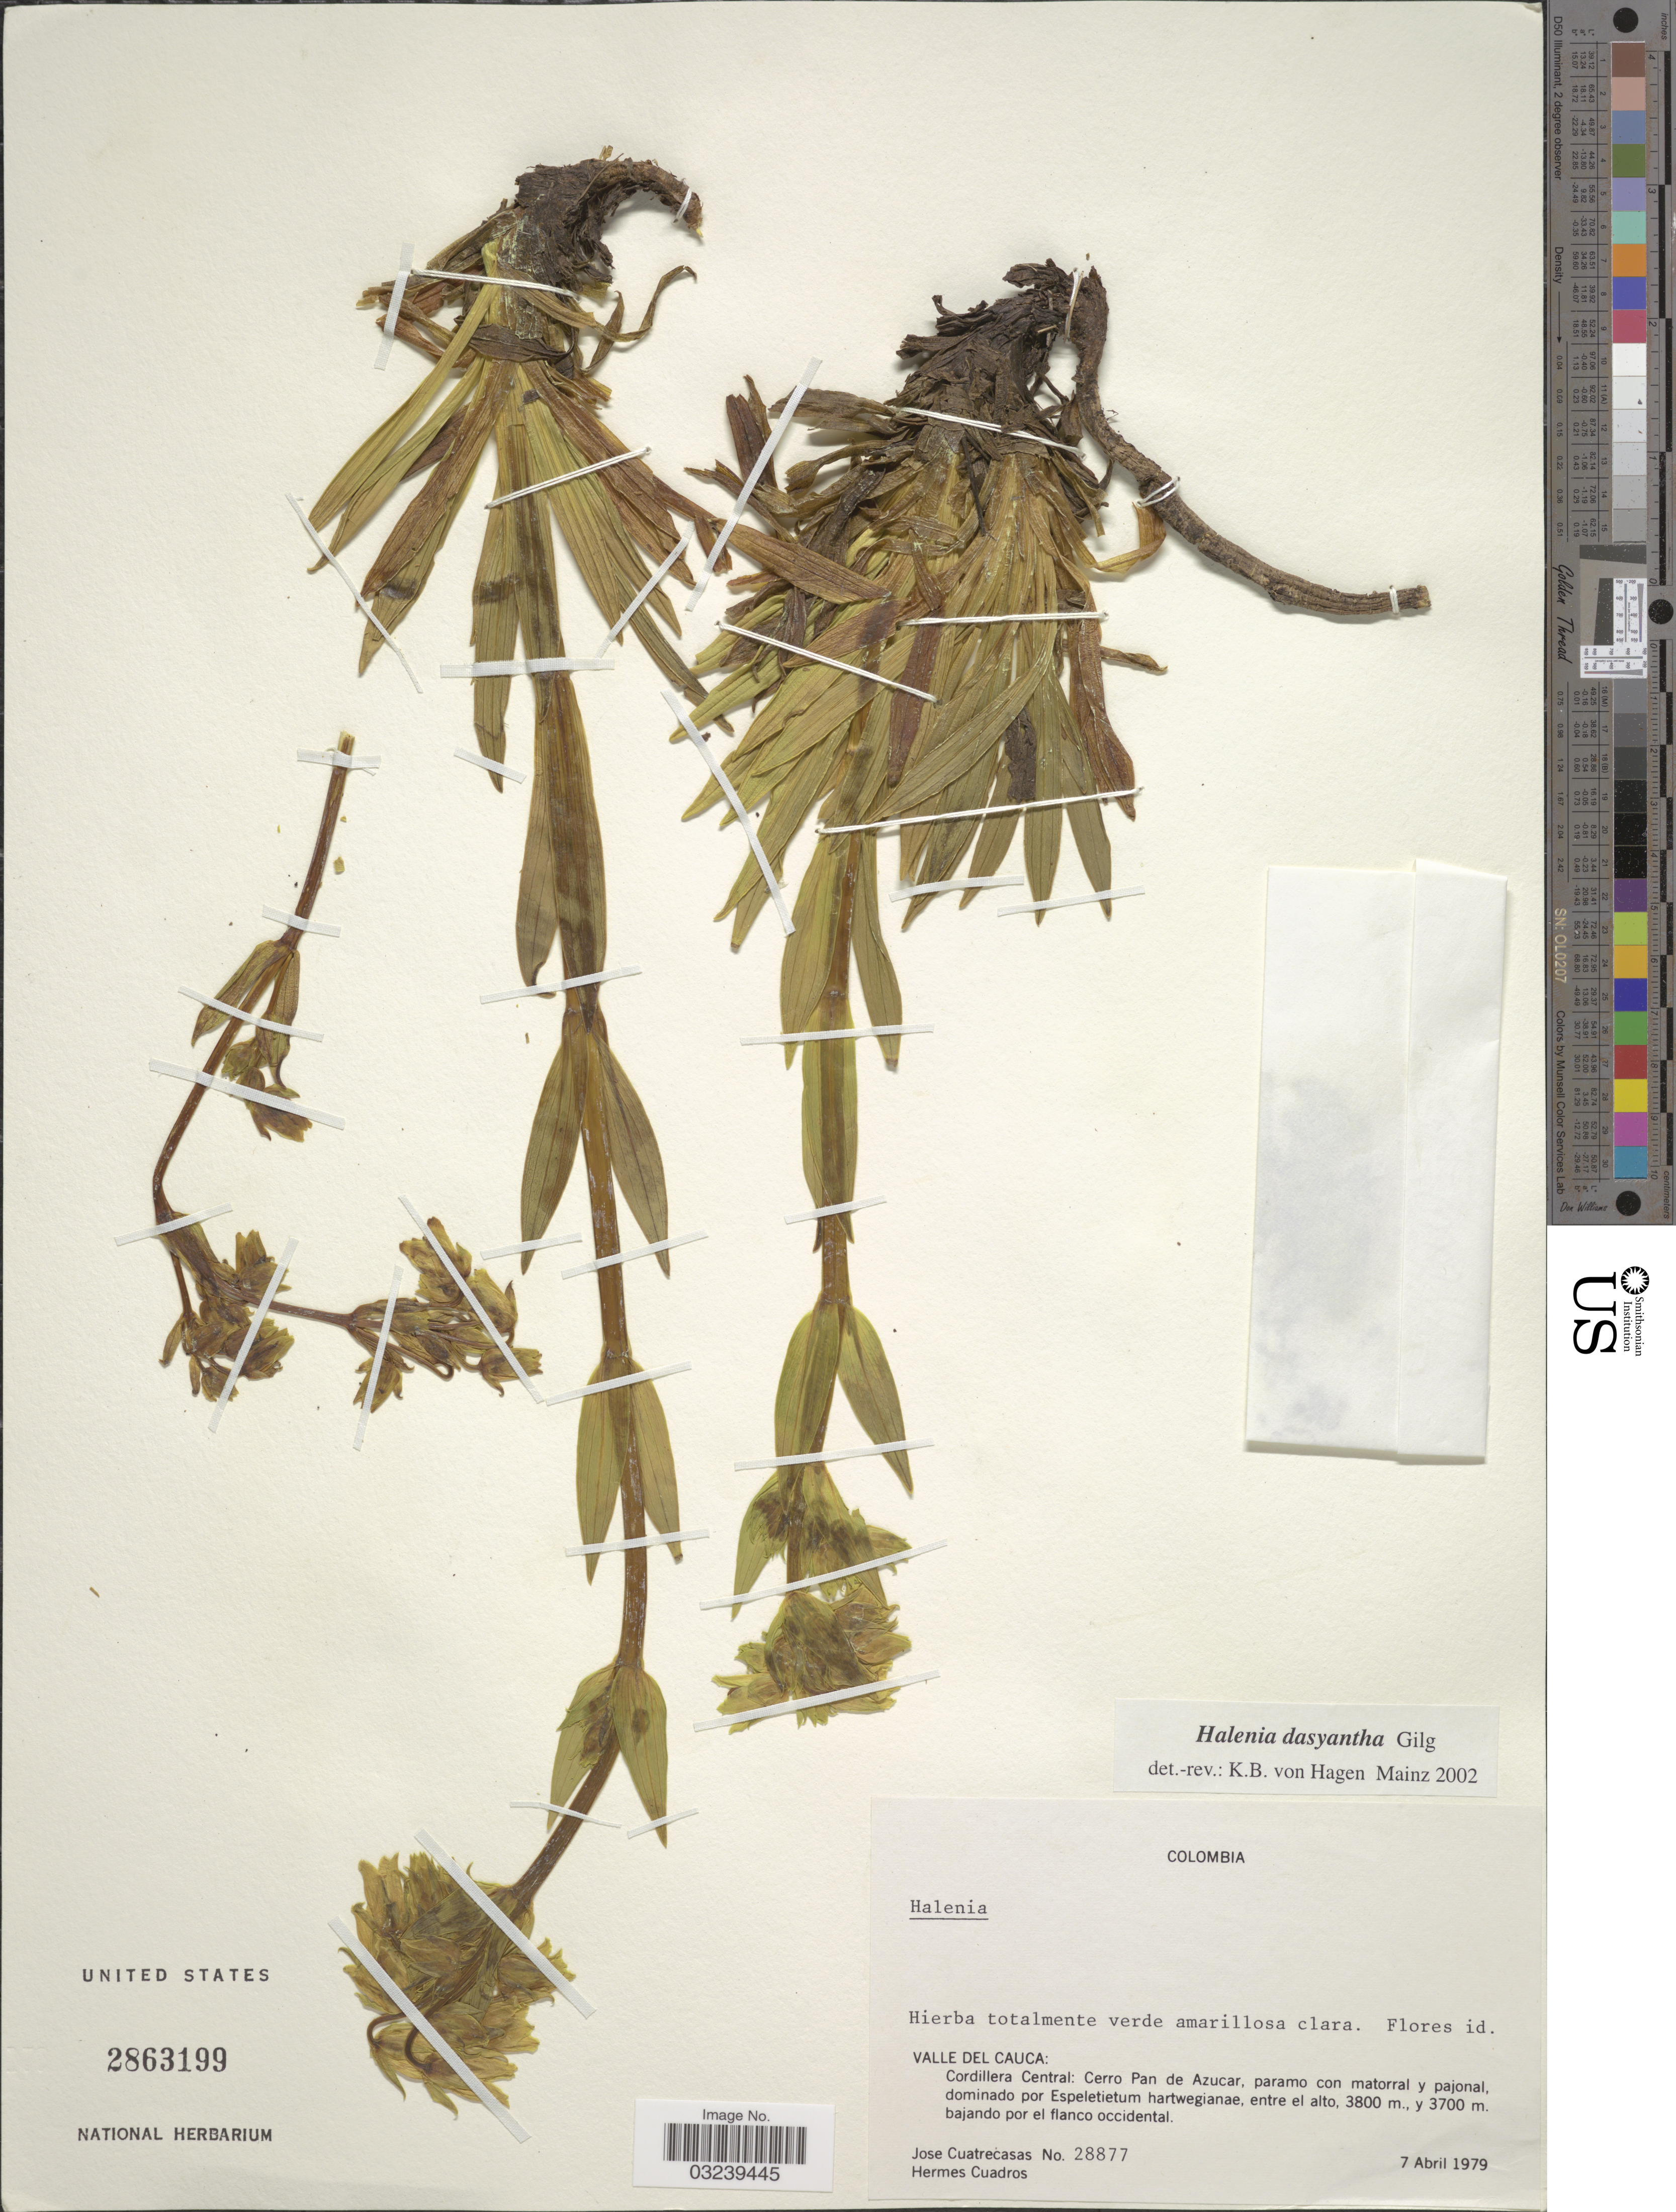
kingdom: Plantae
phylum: Tracheophyta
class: Magnoliopsida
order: Gentianales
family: Gentianaceae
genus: Halenia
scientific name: Halenia dasyantha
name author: Gilg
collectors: J. Cuatrecasas & H. Cuadros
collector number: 28877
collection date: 1979-04-07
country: Colombia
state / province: Valle del Cauca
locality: Cordillera Central: Cerro Pan de Azucar, paramo con matorral y pajonal.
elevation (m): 3700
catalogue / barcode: US 2863199